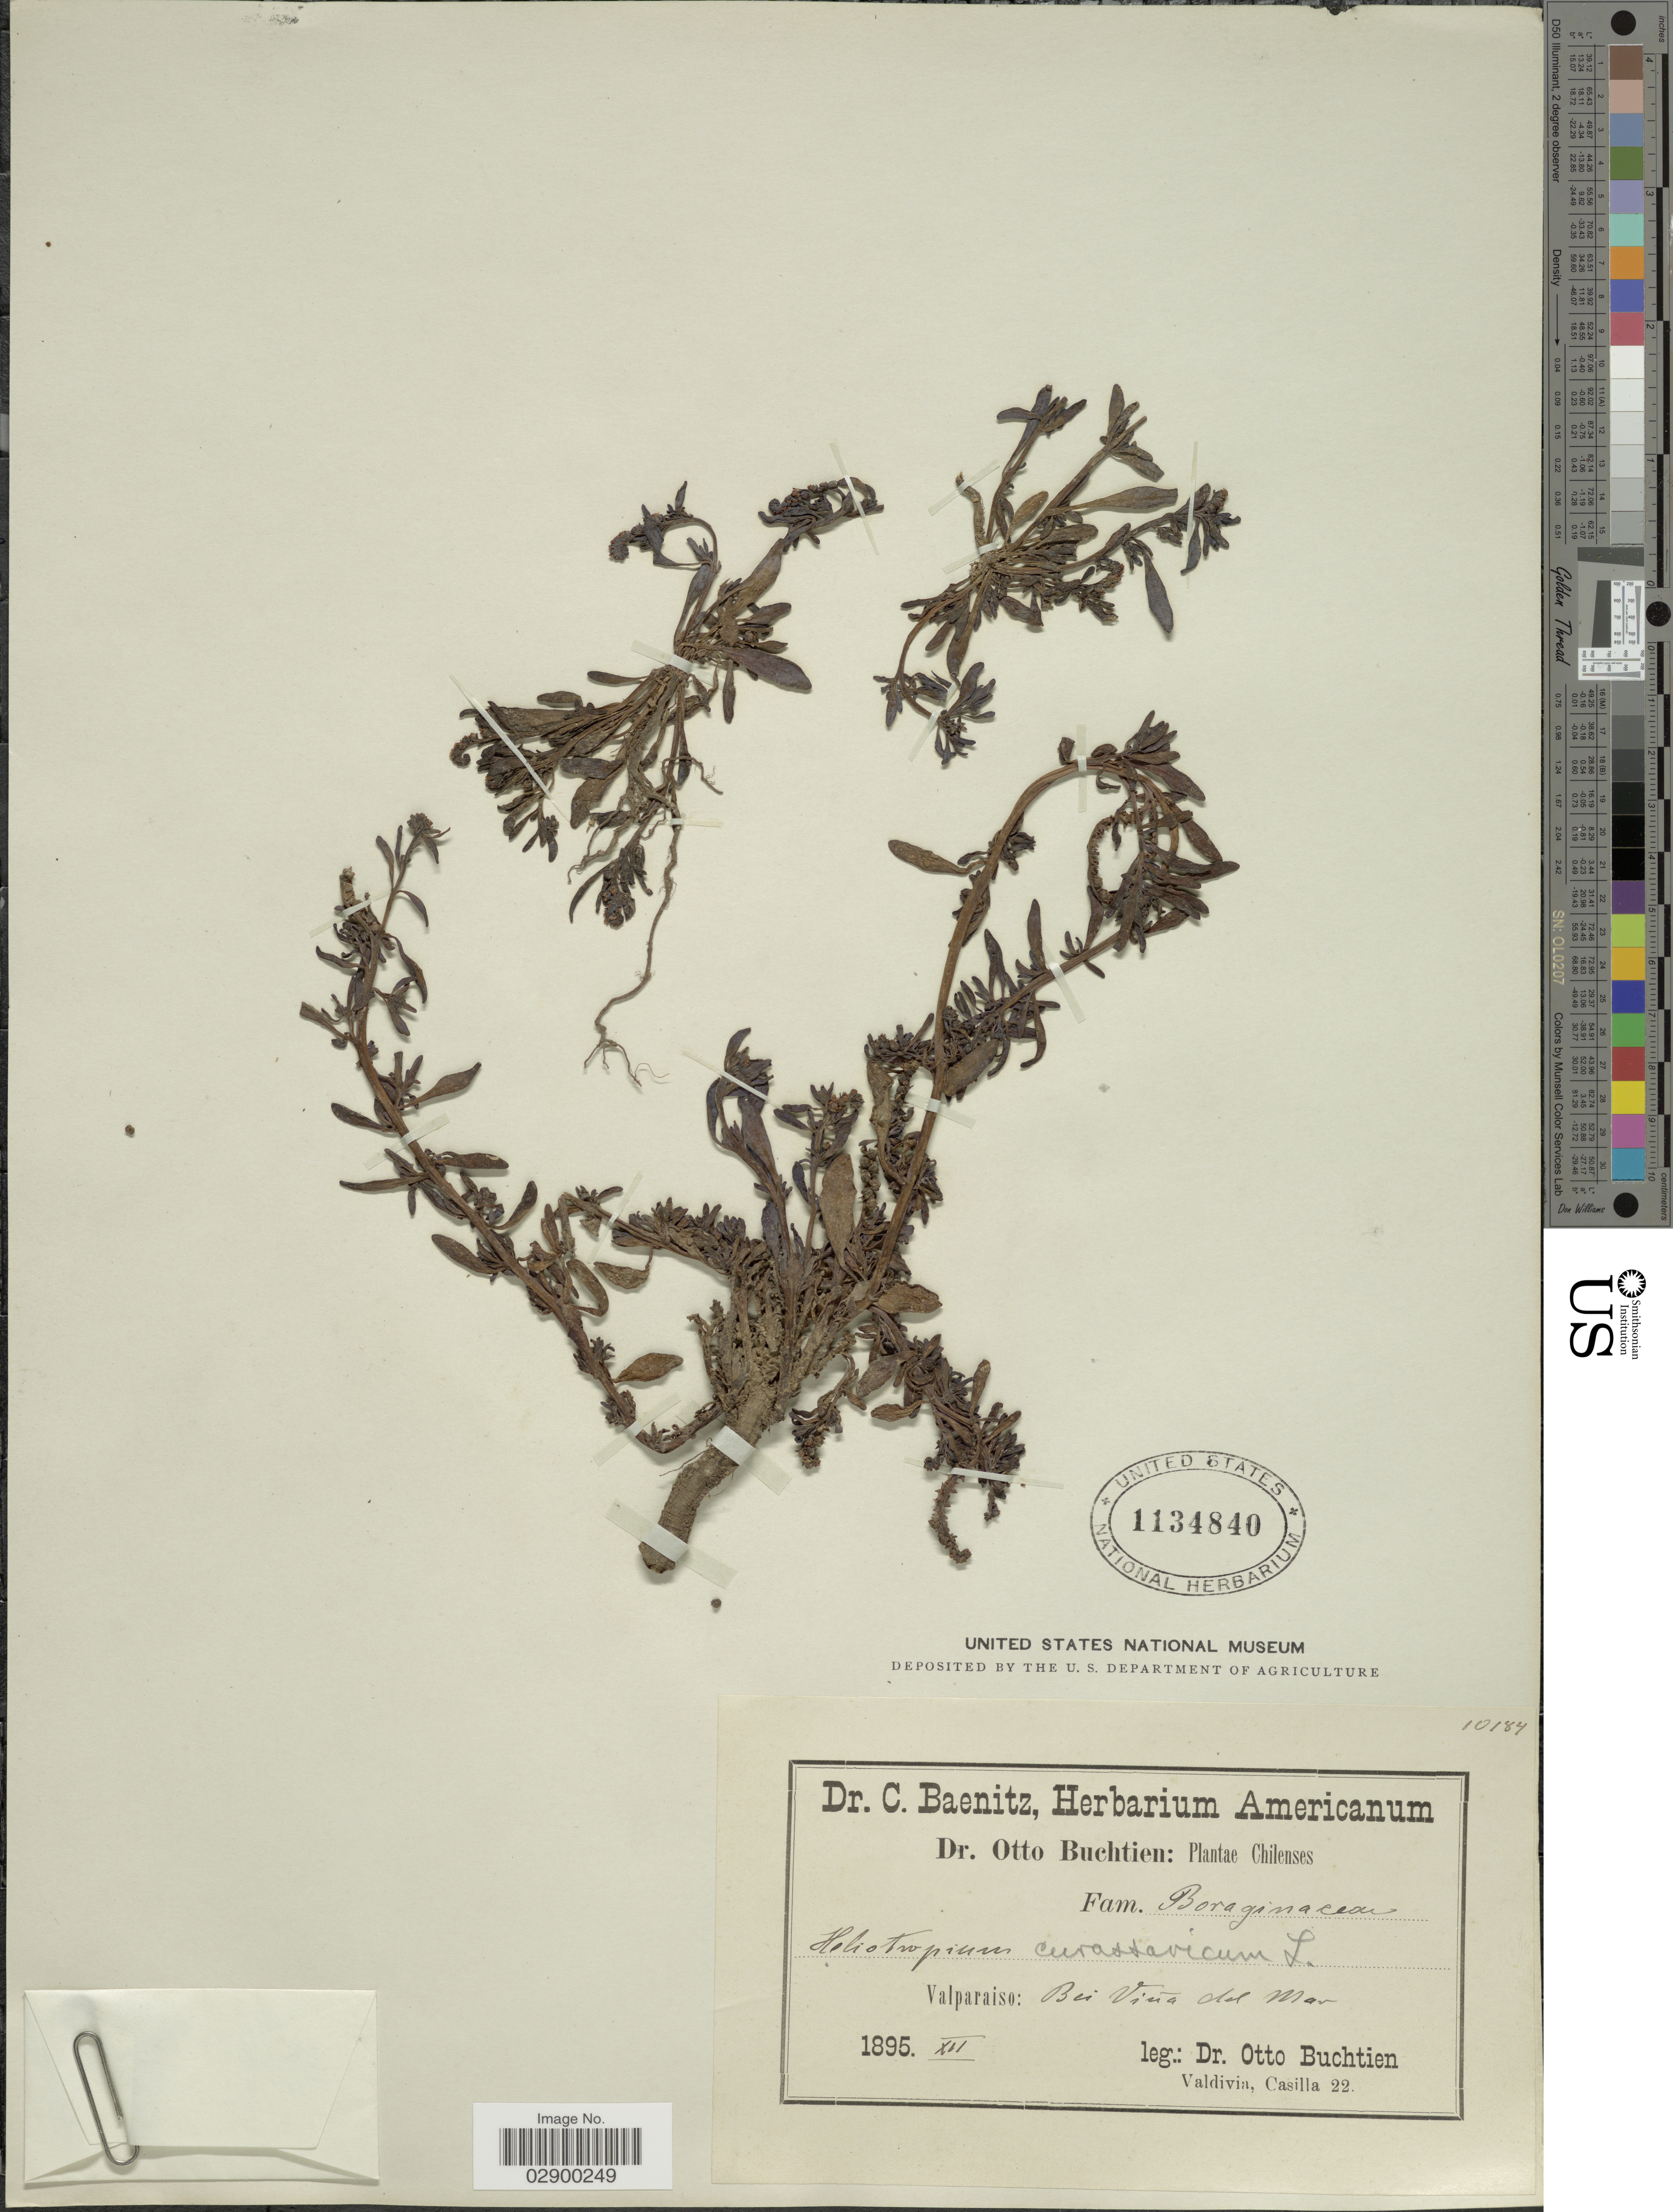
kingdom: Plantae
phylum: Tracheophyta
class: Magnoliopsida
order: Boraginales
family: Heliotropiaceae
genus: Heliotropium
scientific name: Heliotropium curassavicum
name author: L.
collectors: O. Buchtien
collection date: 1895-12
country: Chile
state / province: Valparaíso (V)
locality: Valparaiso: Bei Viña del Mar.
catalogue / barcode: US 1134840